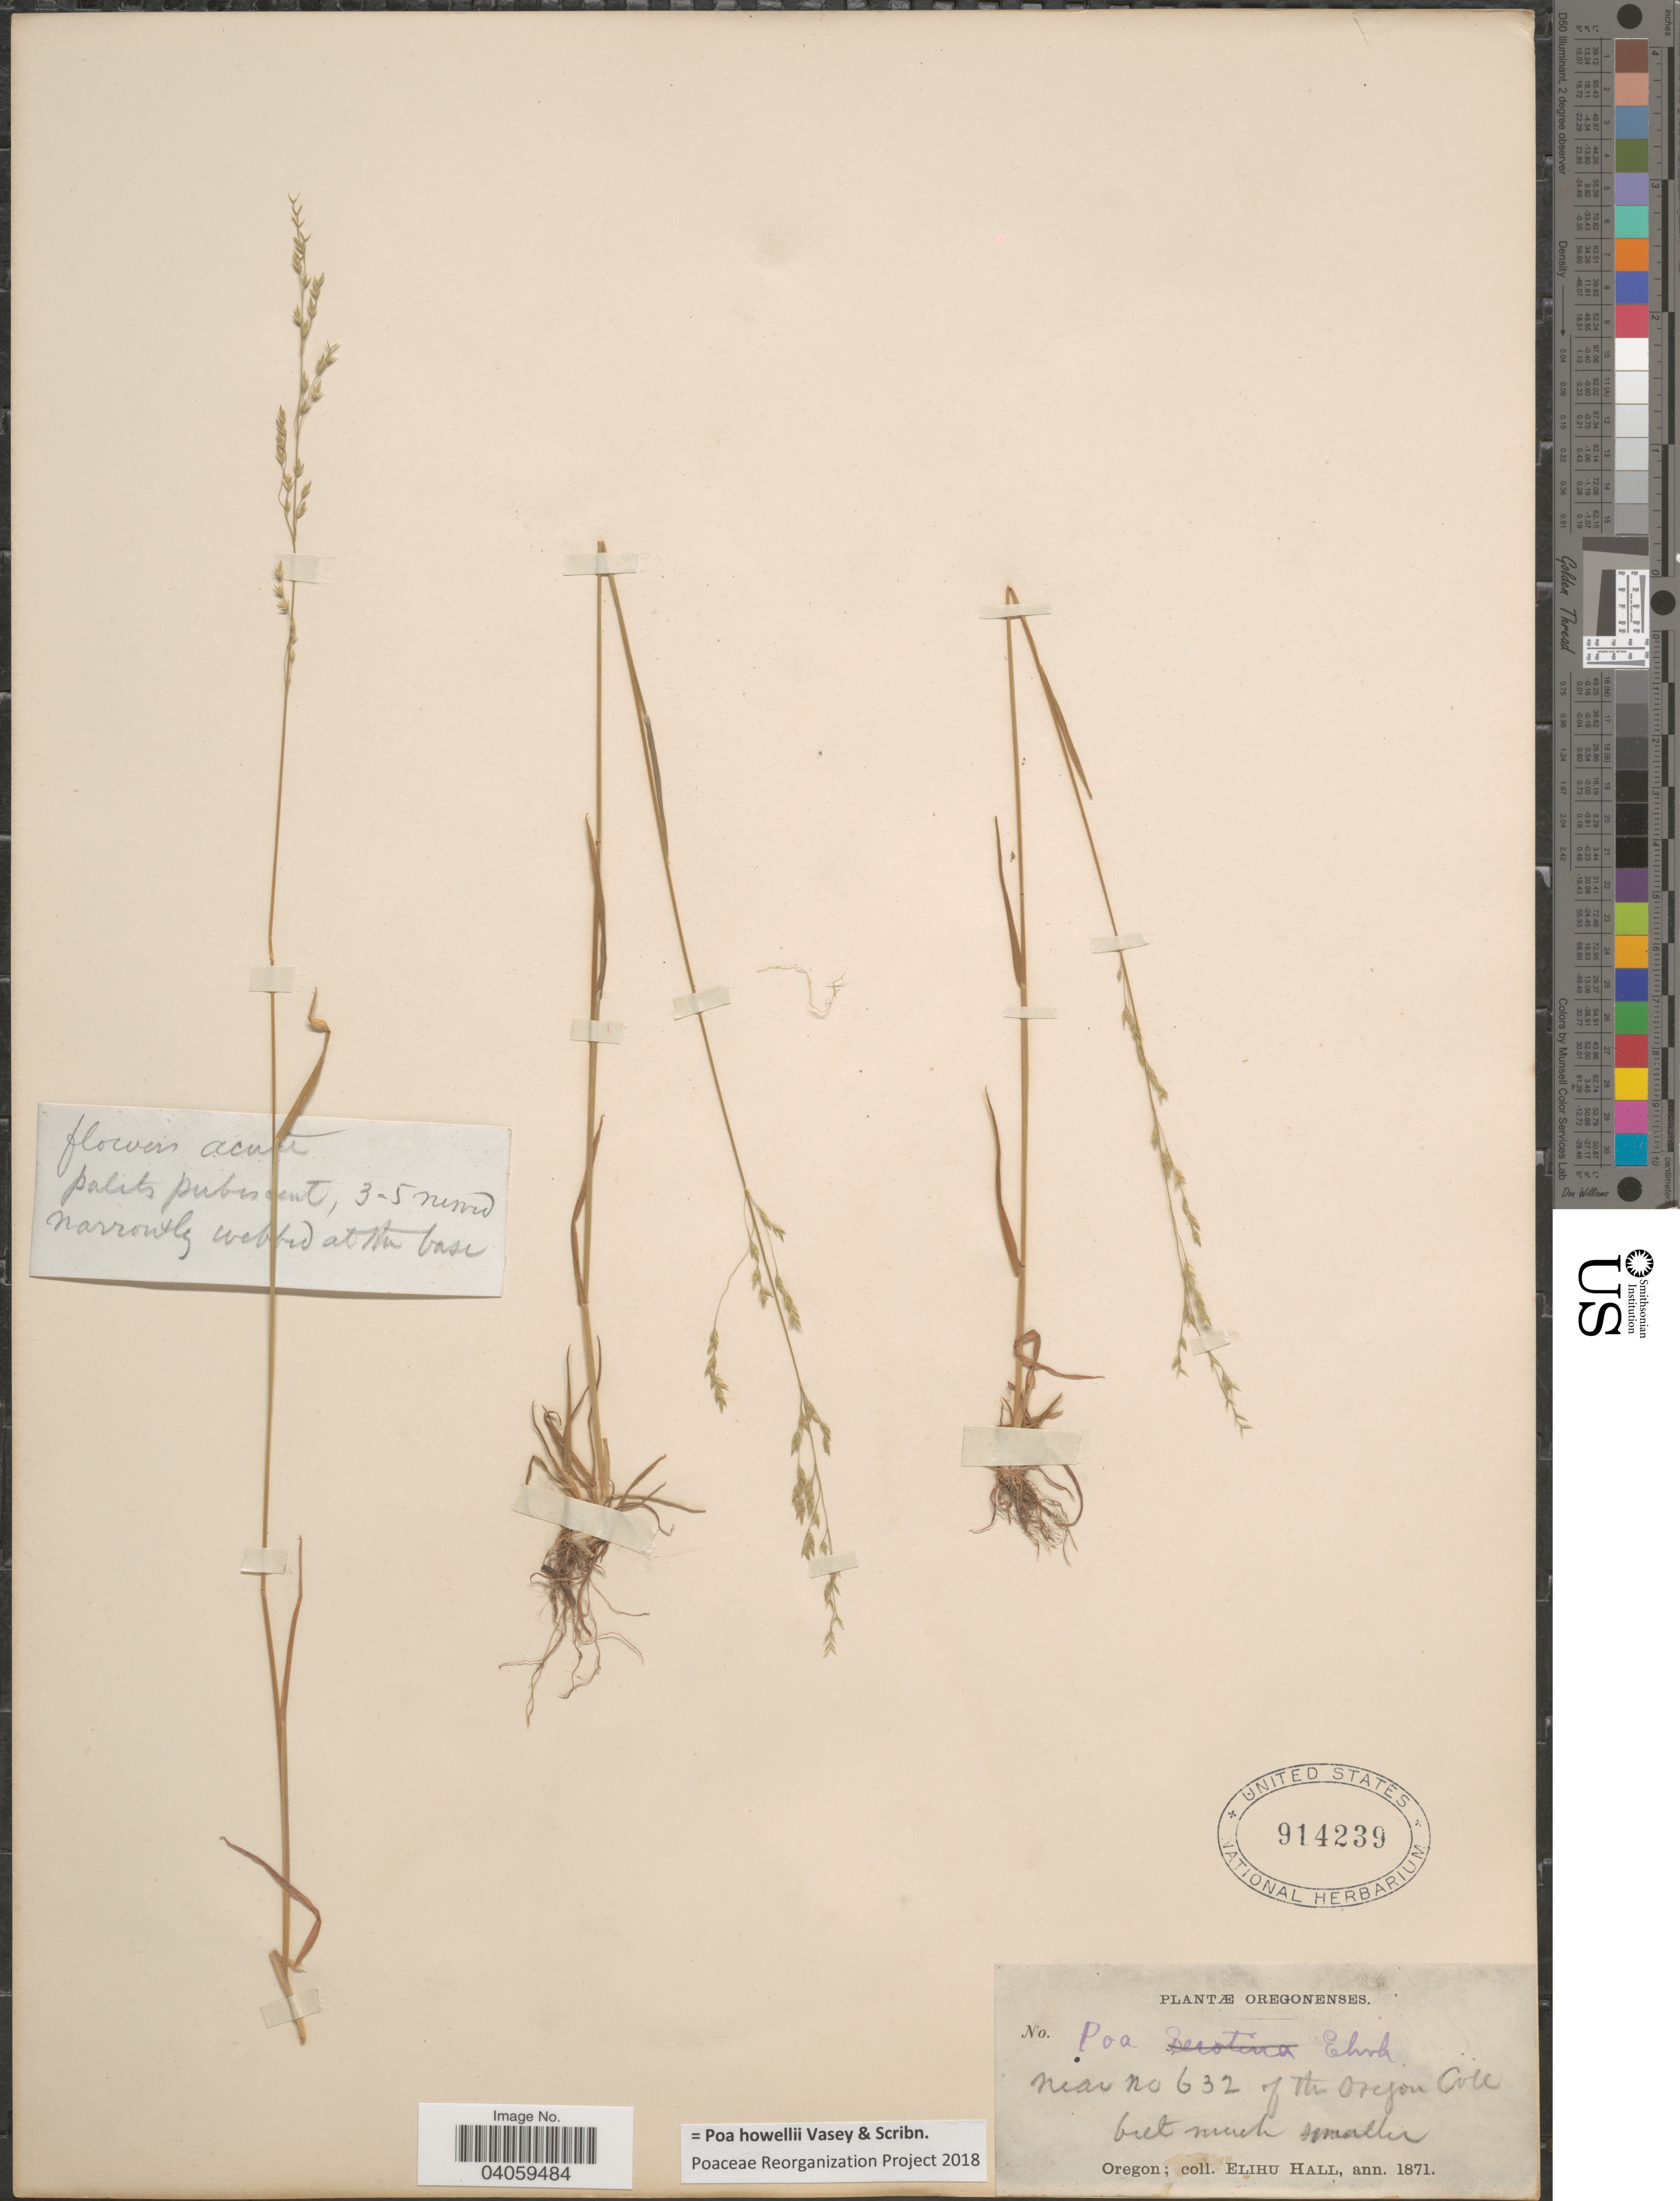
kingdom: Plantae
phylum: Tracheophyta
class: Liliopsida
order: Poales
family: Poaceae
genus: Poa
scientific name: Poa howellii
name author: Vasey & Scribn.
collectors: E. Hall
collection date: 1871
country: United States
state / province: Oregon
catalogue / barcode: US 914239